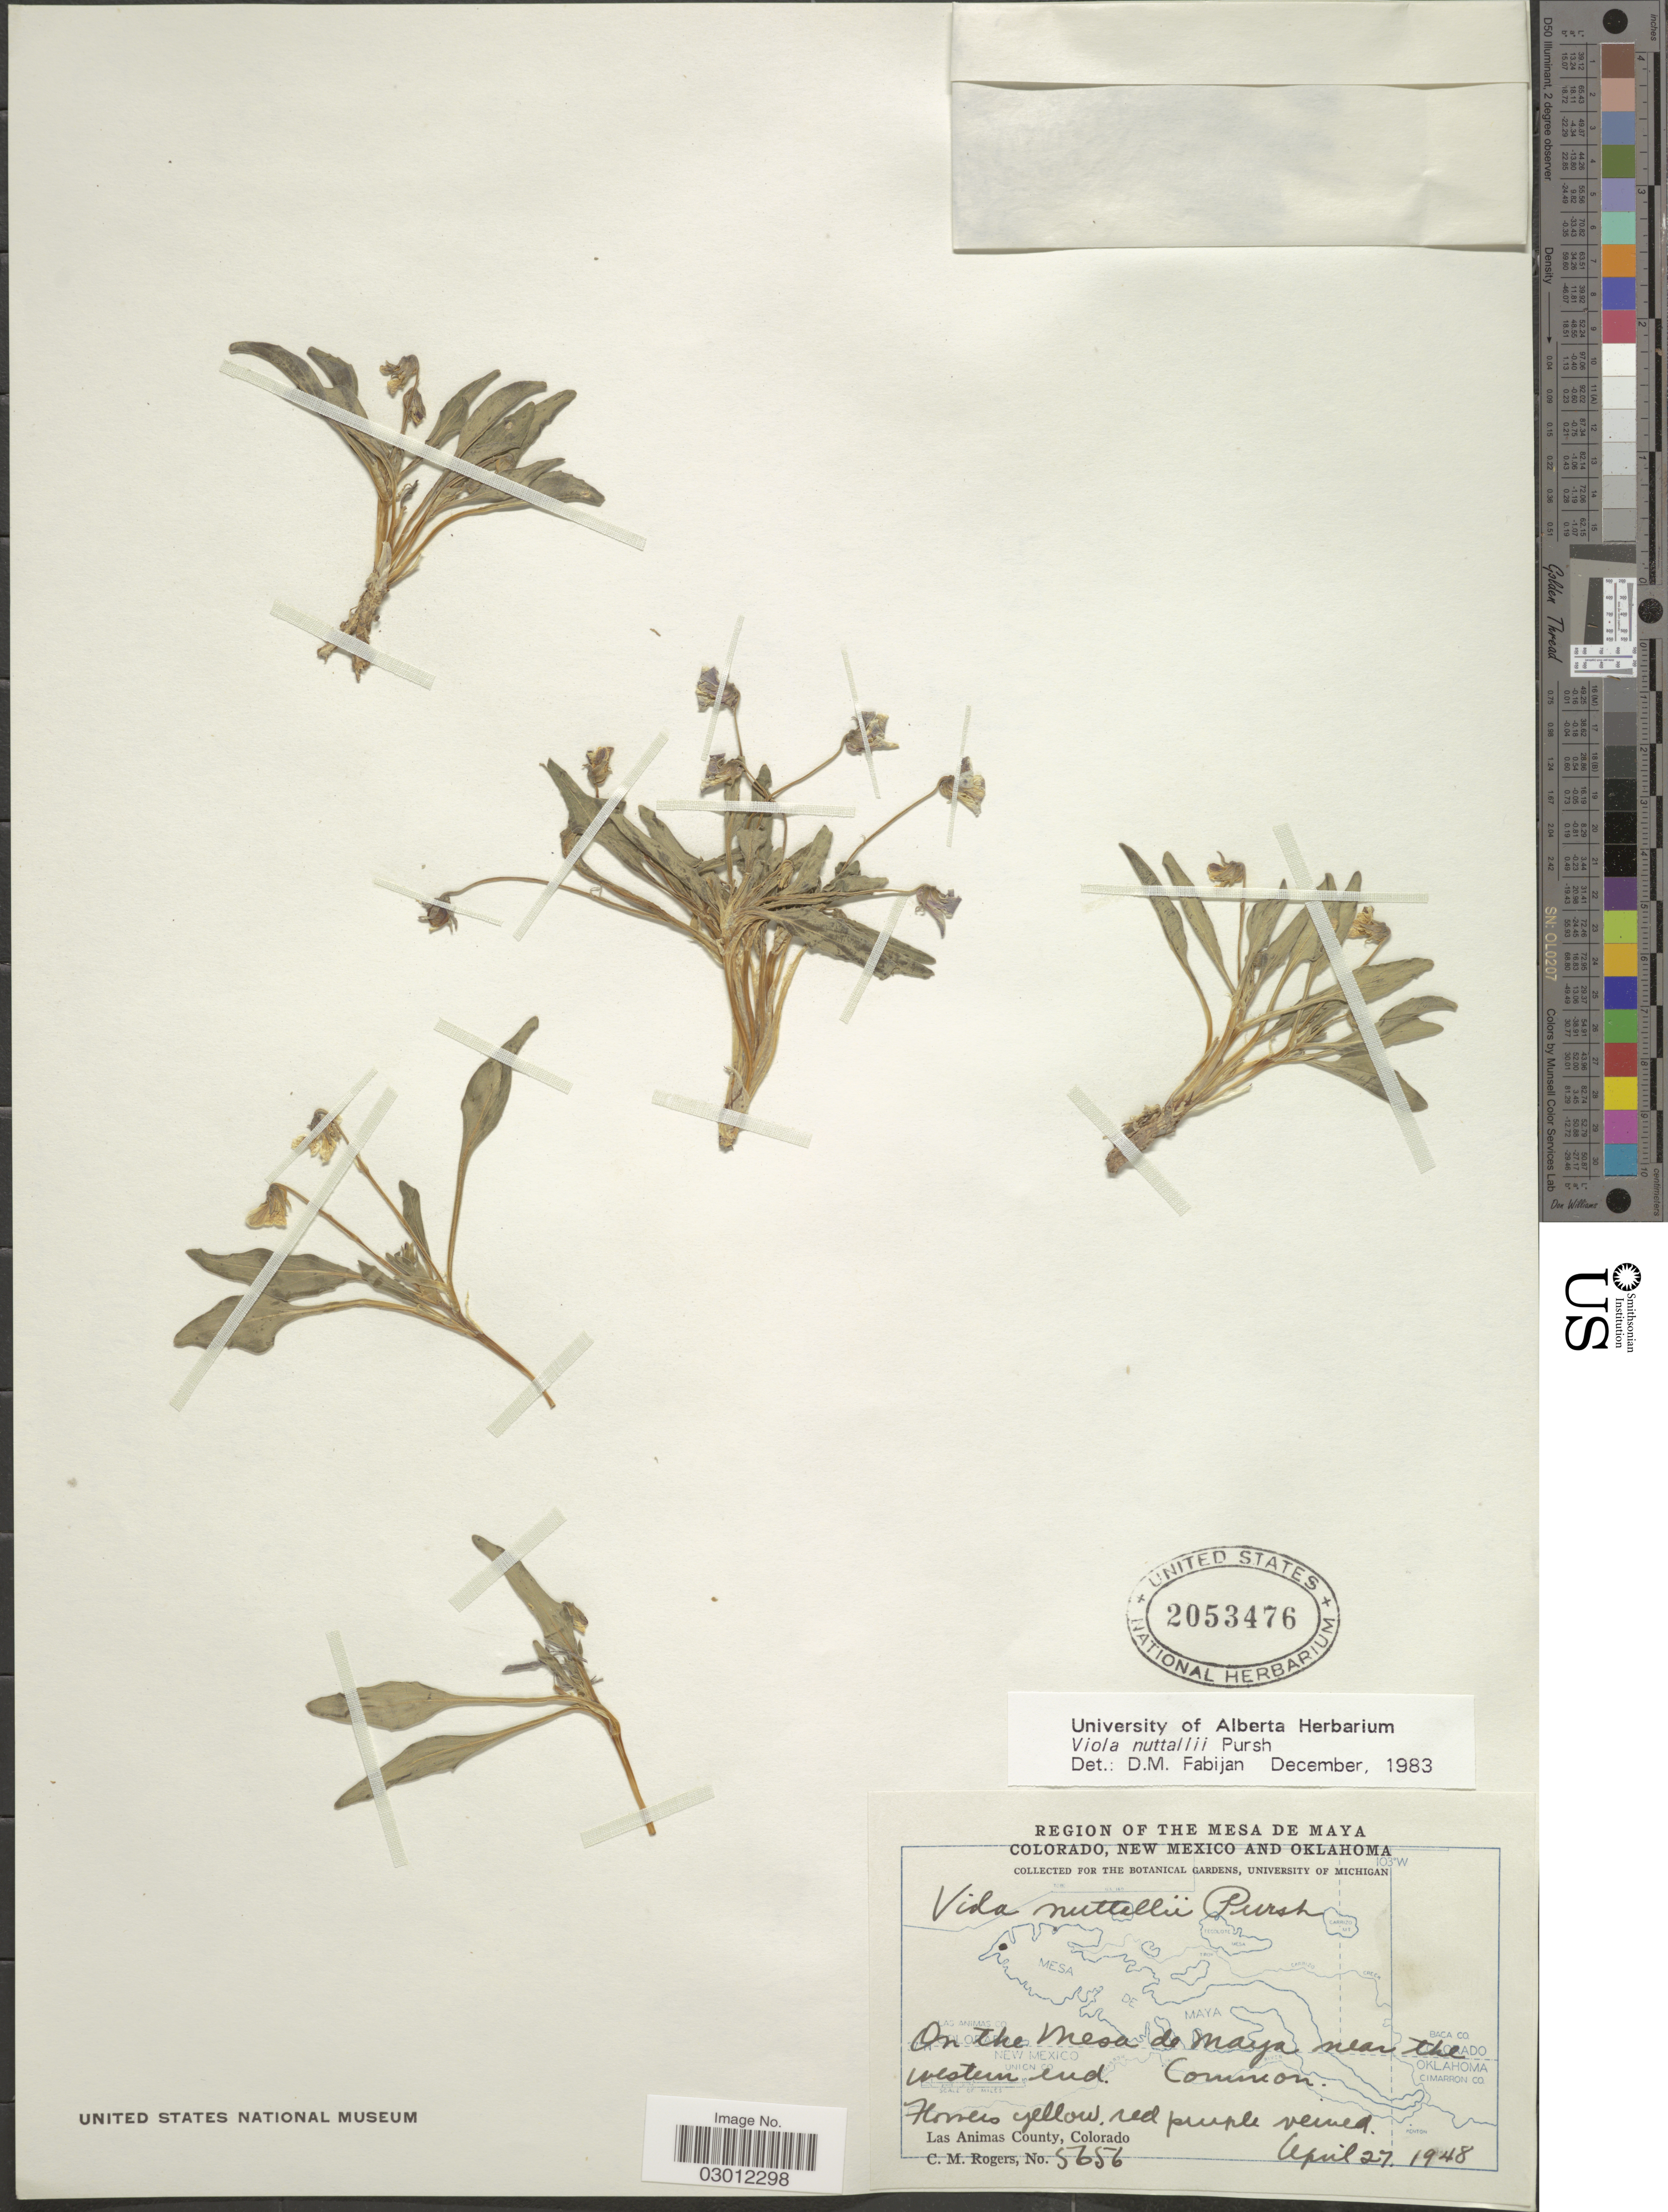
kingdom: Plantae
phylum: Tracheophyta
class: Magnoliopsida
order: Malpighiales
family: Violaceae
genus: Viola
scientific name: Viola nuttallii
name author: Pursh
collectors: C. M. Rogers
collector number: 5656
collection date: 1948-04-27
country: United States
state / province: Colorado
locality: Region of the Mesa de Maya. On the Mesa de Maya near the western end. Las Animas County.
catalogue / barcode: US 2053476